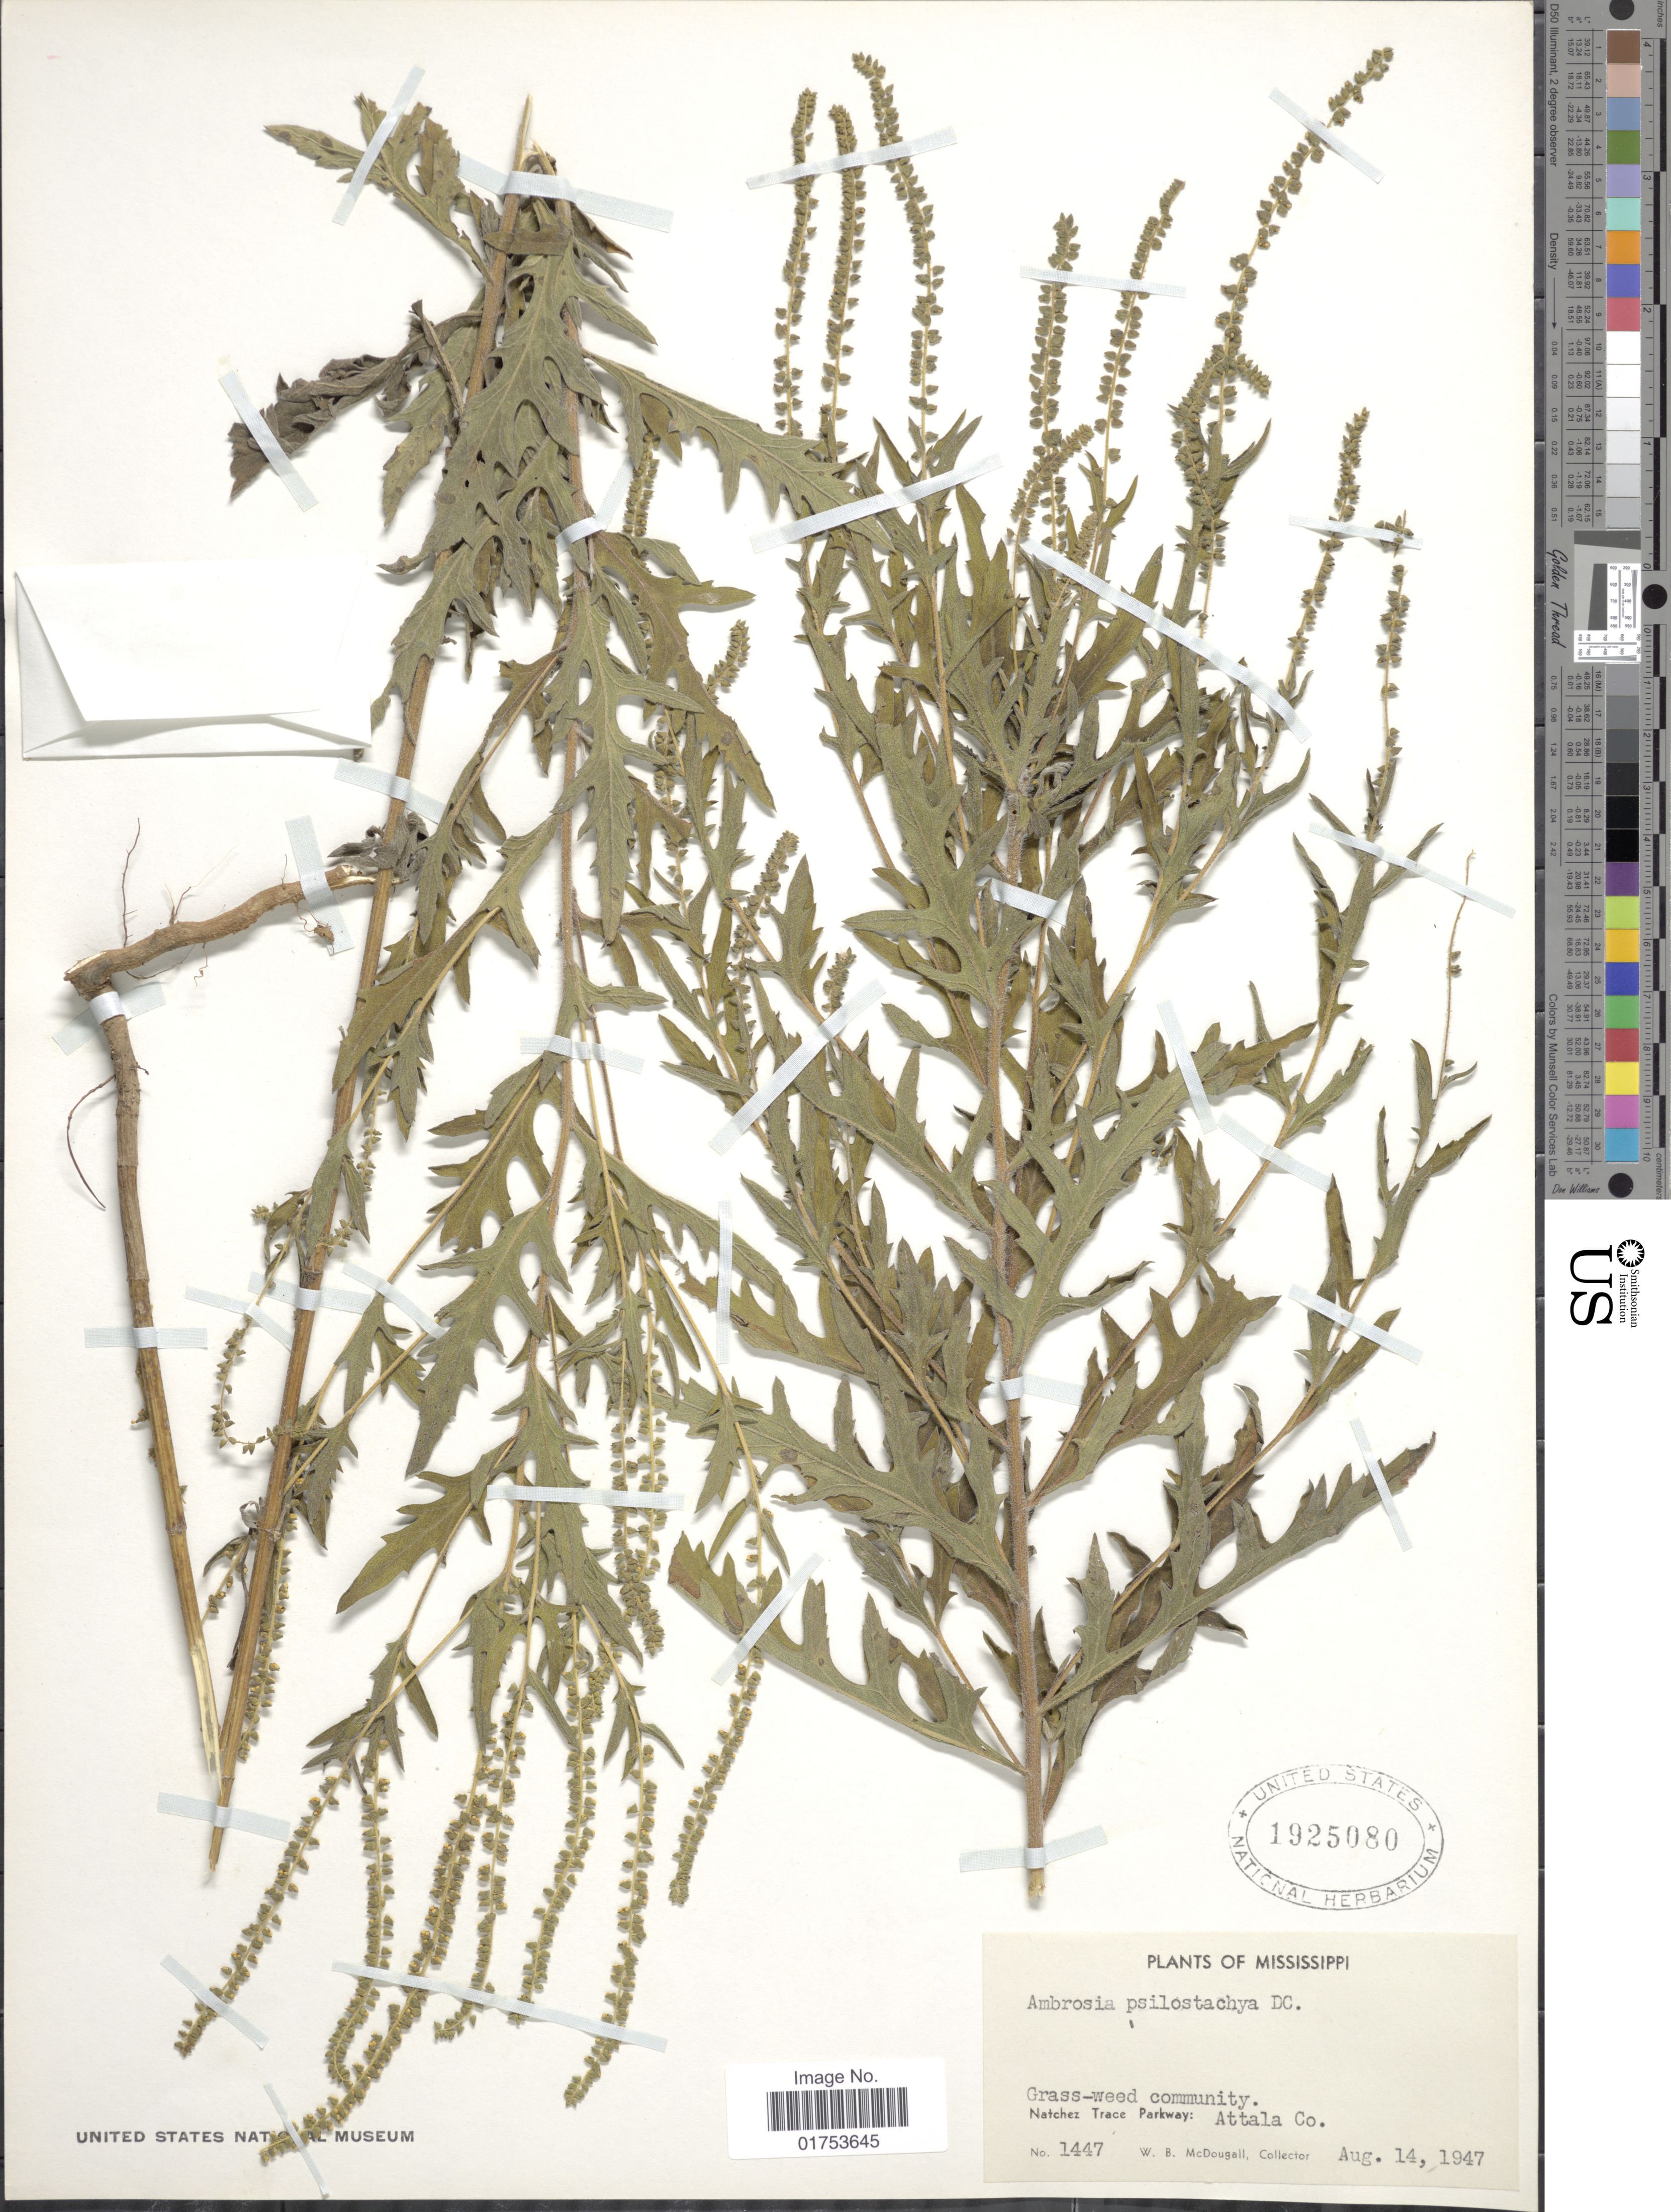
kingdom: Plantae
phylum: Tracheophyta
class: Magnoliopsida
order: Asterales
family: Asteraceae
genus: Ambrosia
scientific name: Ambrosia psilostachya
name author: DC.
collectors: W. B. McDougall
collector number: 1447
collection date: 1947-08-14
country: United States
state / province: Mississippi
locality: Natchez Trace Parkway: Attala Co.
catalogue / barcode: US 1925080